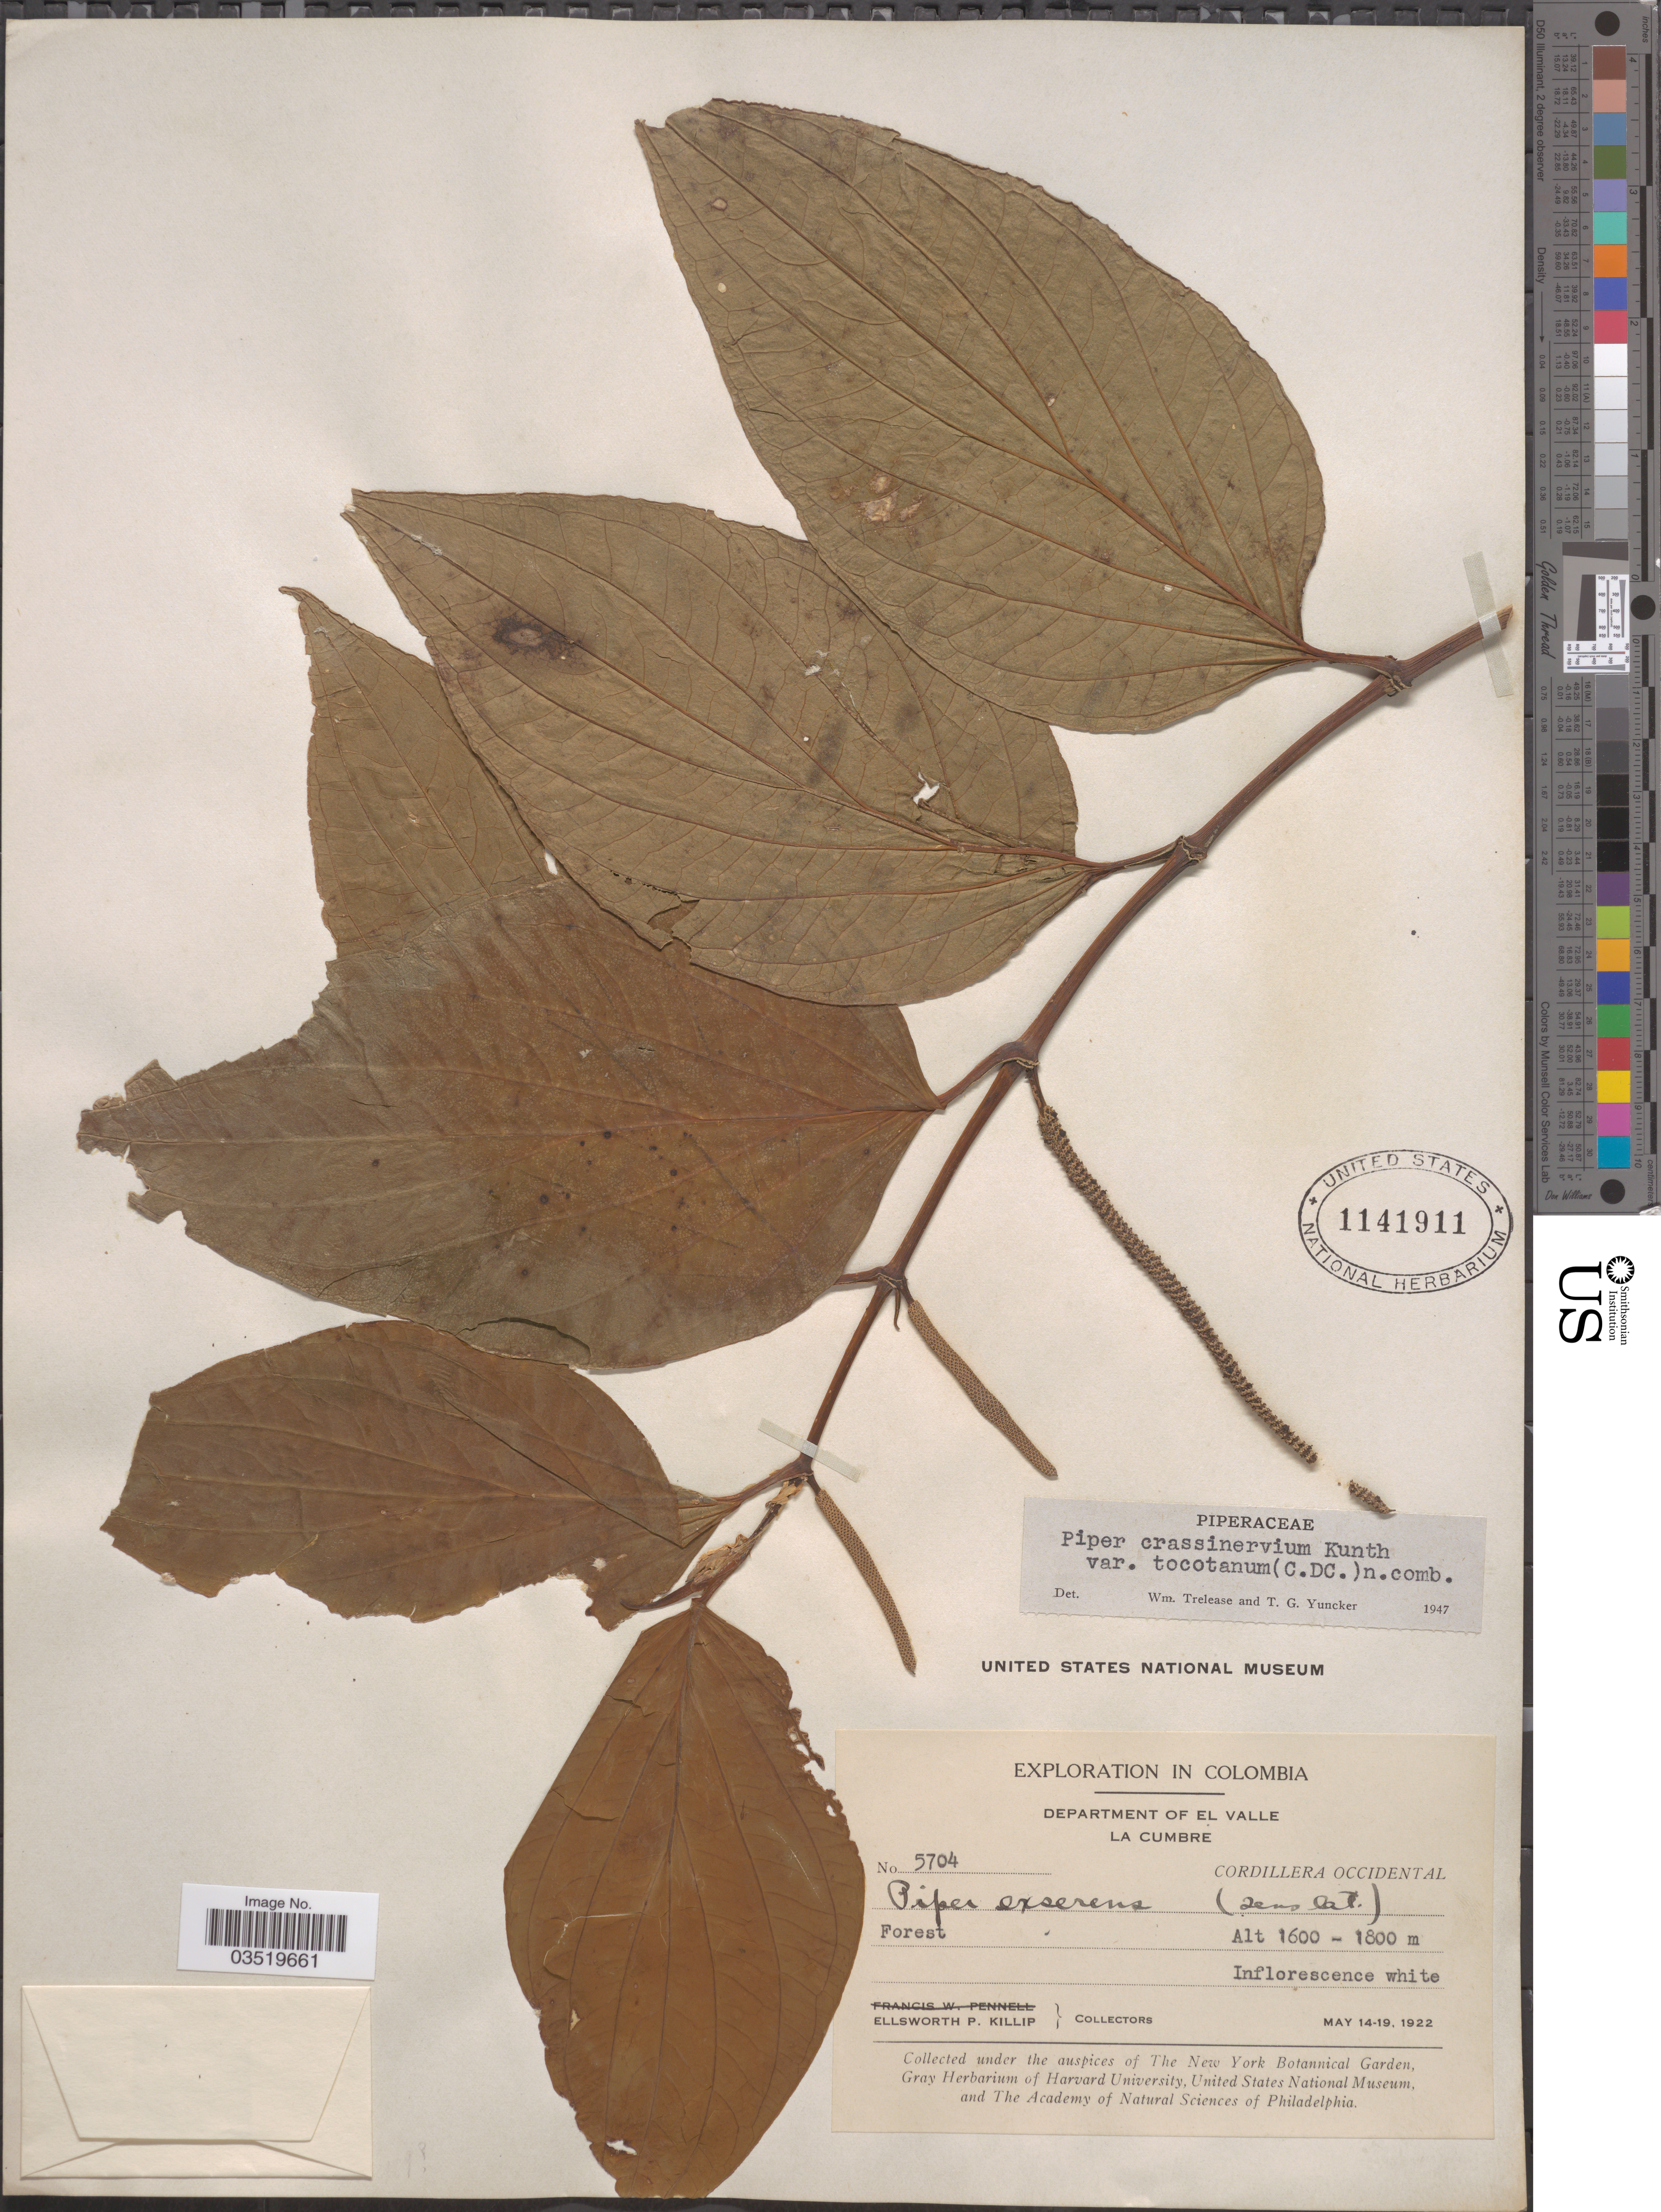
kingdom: Plantae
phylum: Tracheophyta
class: Magnoliopsida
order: Piperales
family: Piperaceae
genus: Piper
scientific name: Piper crassinervium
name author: Kunth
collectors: E. P. Killip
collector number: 5704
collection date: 1922-05-14/1922-05-19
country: Colombia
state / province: Valle del Cauca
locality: Department of El Valle, La Cumbre. Cordillera Occidental.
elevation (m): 1600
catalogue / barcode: US 1141911